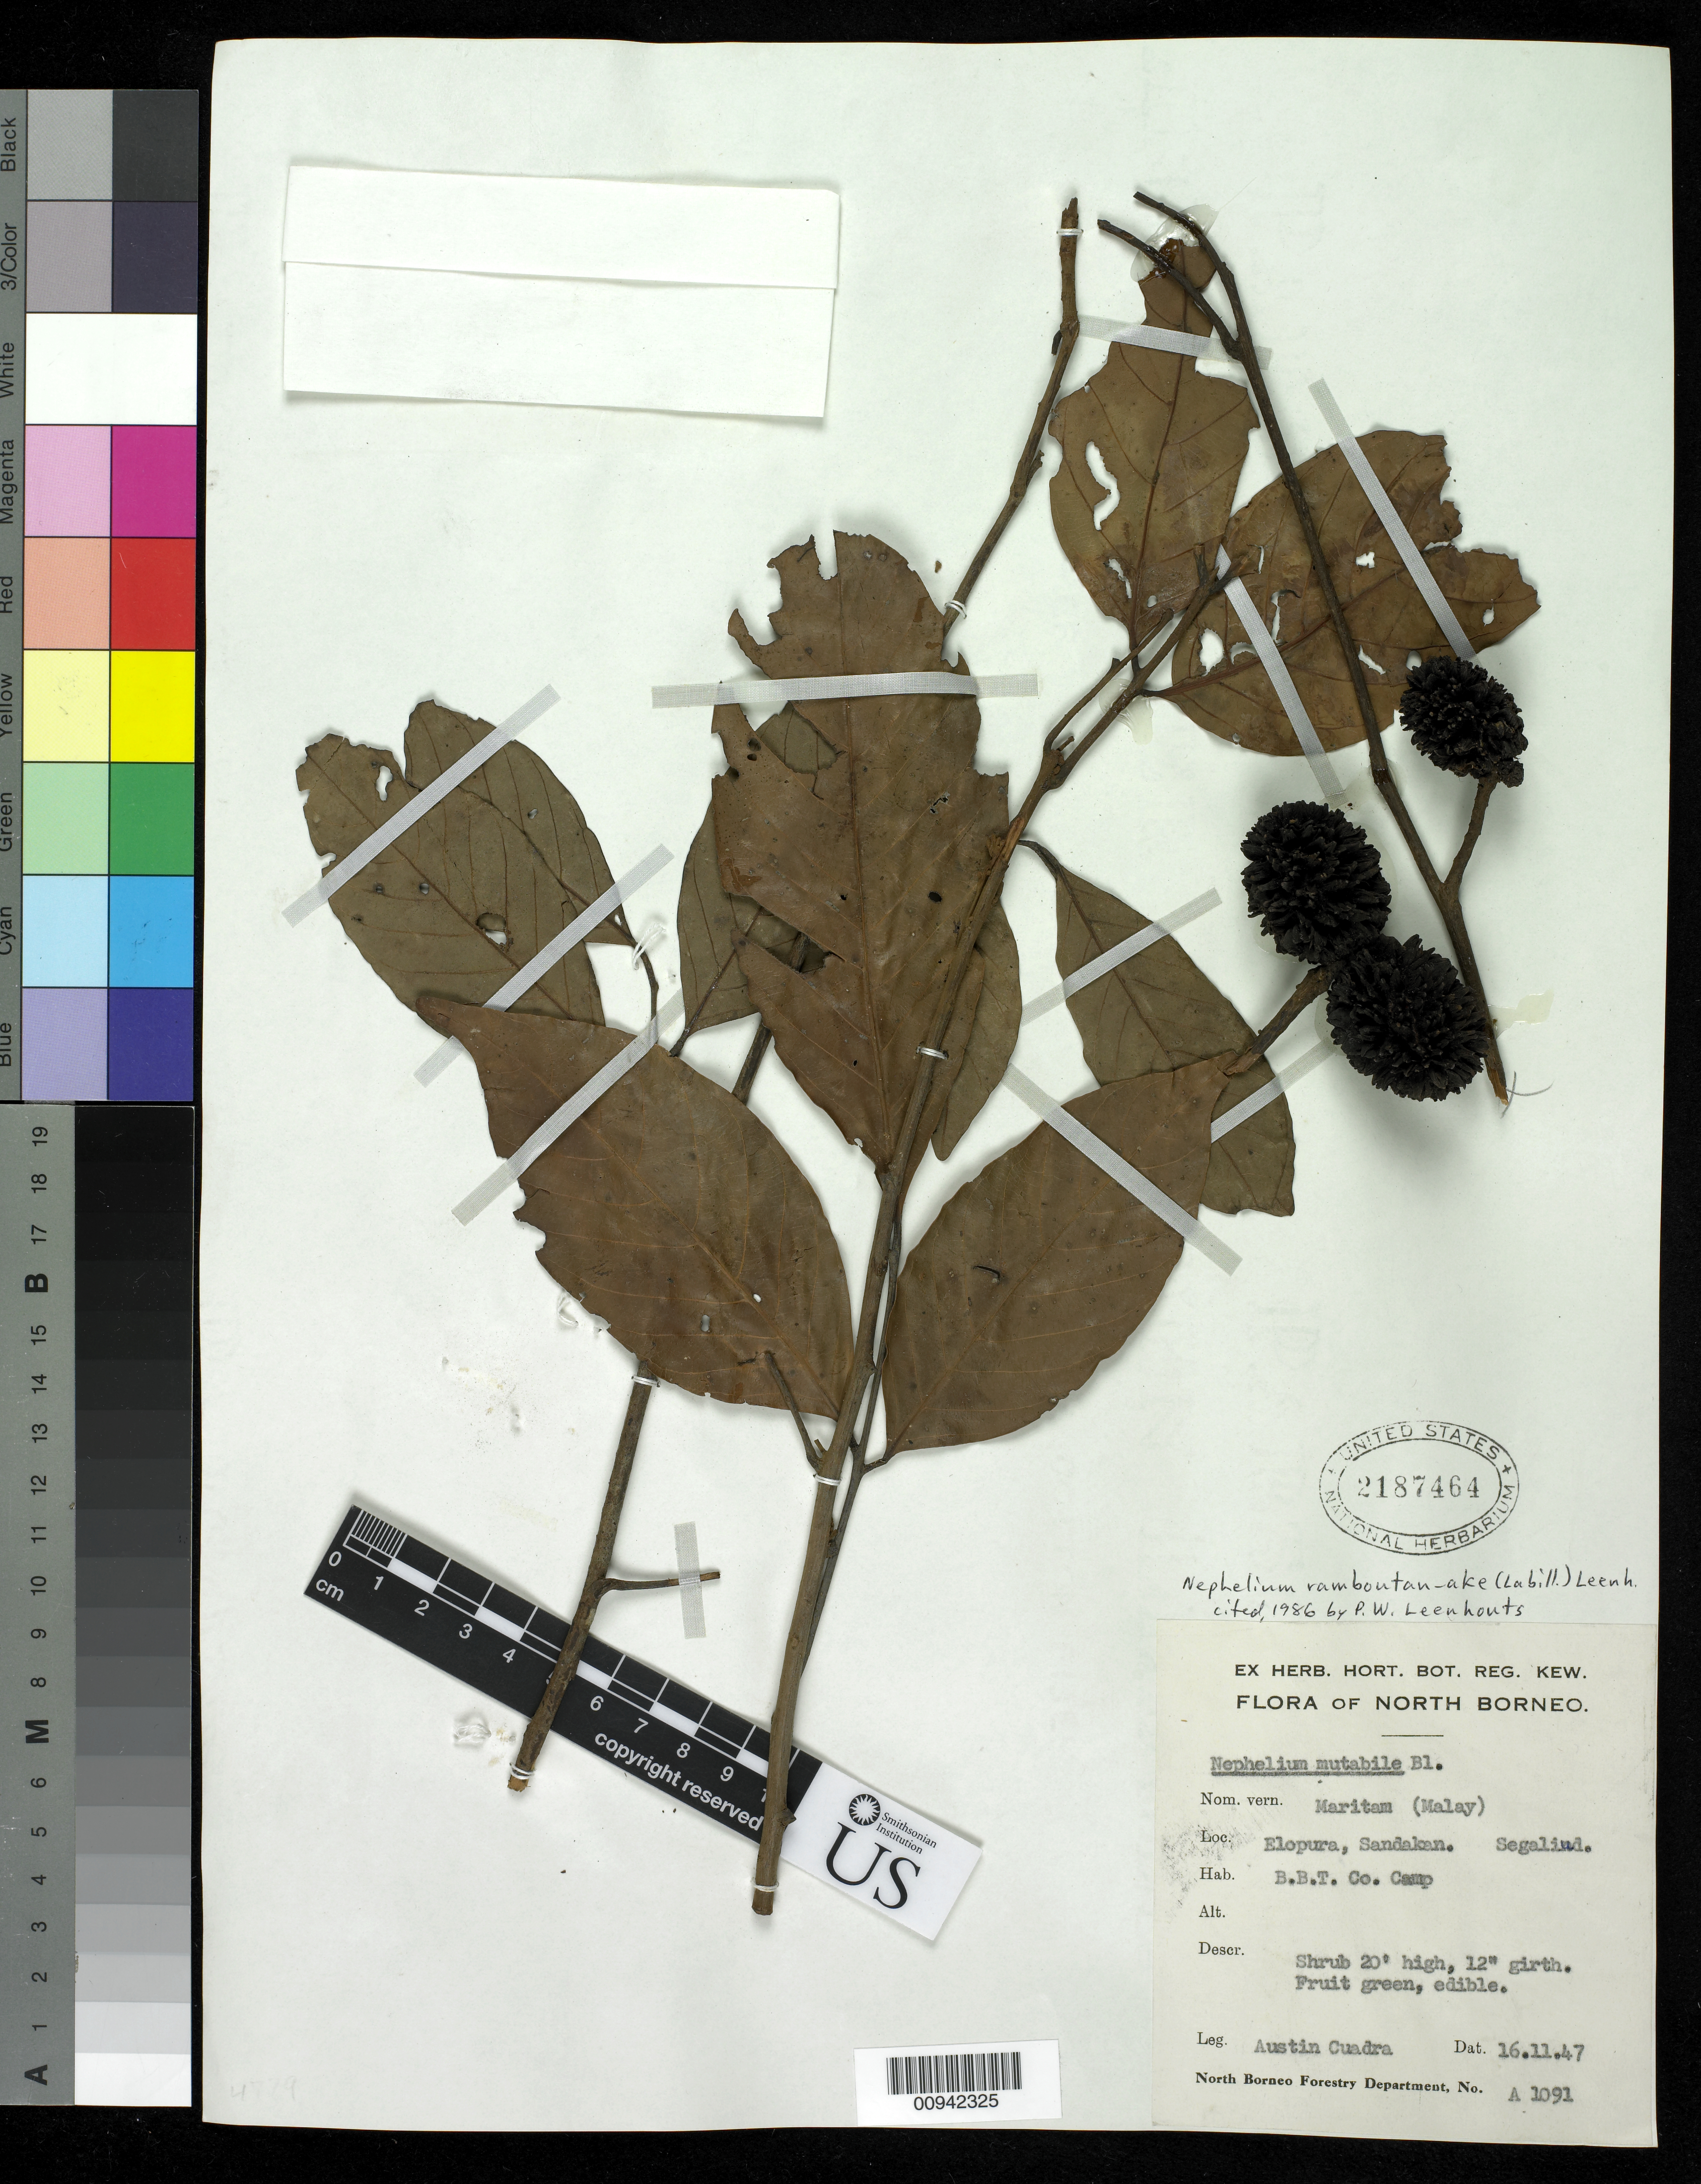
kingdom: Plantae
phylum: Tracheophyta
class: Magnoliopsida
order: Sapindales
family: Sapindaceae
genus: Nephelium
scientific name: Nephelium ramboutan-ake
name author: (Labill.) Leenh.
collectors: A. Cuadra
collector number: A 1091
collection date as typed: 16 Nov 1947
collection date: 1947-11-16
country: Malaysia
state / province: Sabah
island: Borneo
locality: Elopura, Sandakan. Segaliud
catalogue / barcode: US 2187464